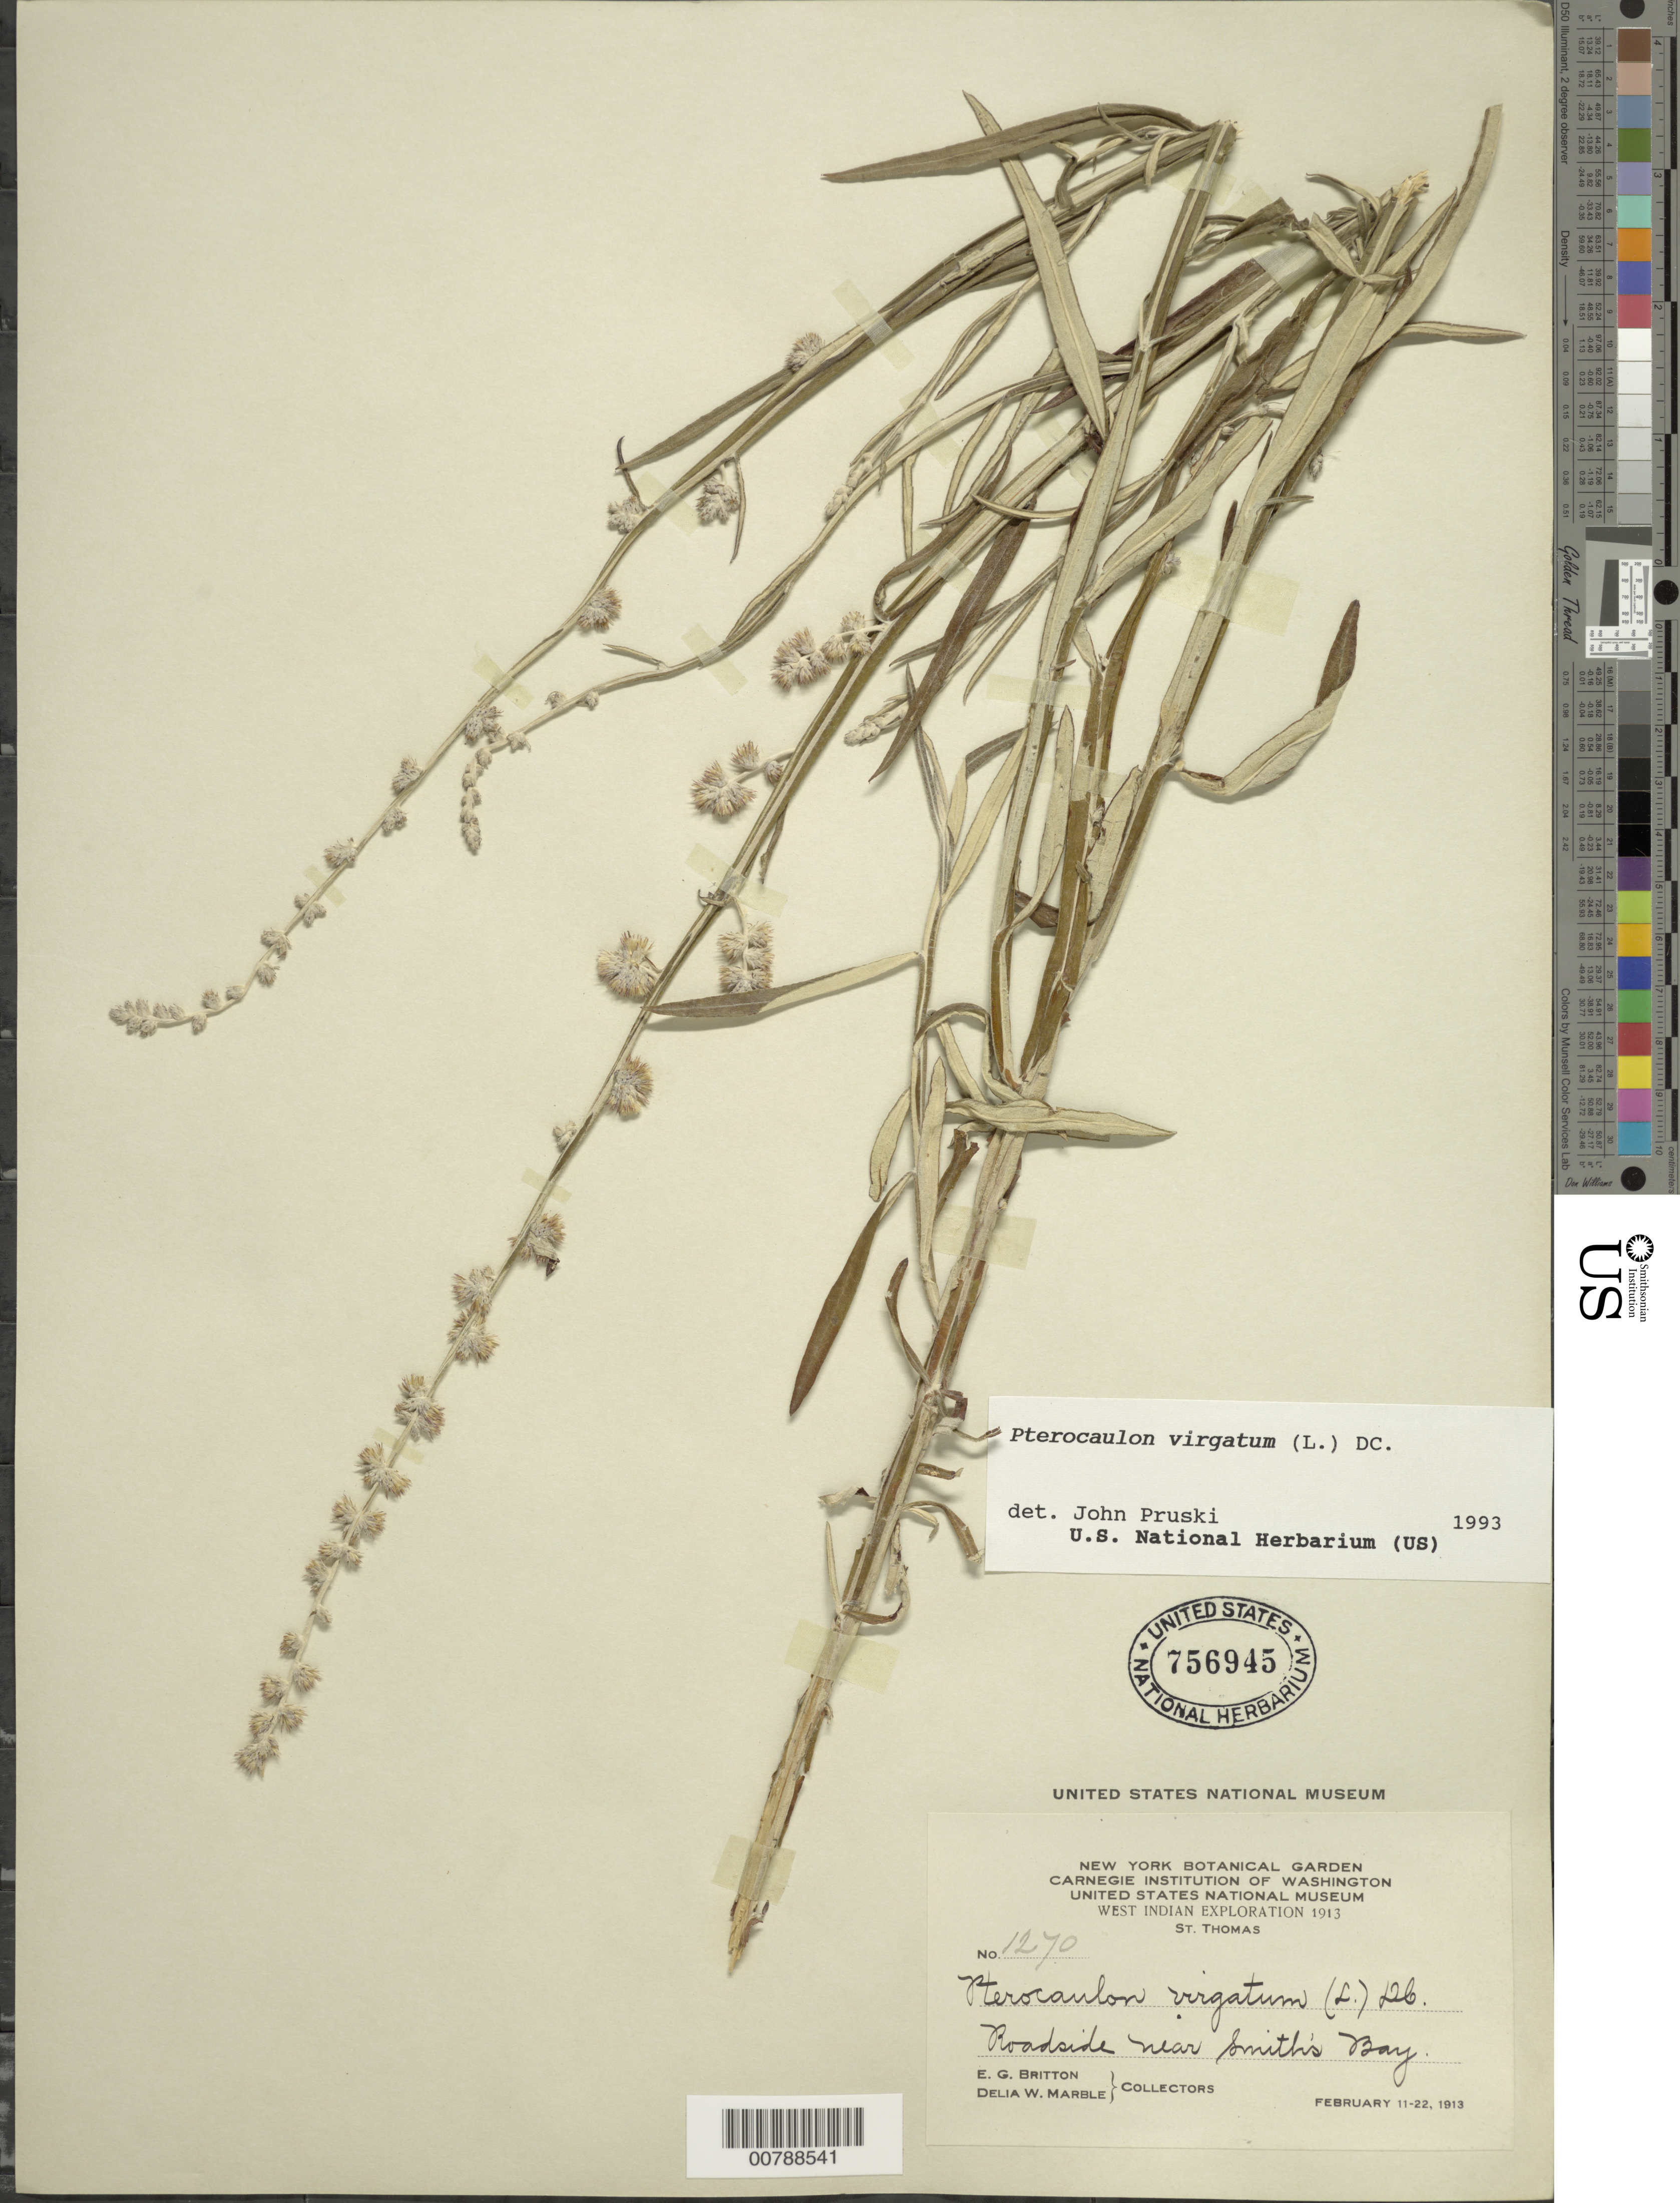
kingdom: Plantae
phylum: Tracheophyta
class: Magnoliopsida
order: Asterales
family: Asteraceae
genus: Pterocaulon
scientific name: Pterocaulon virgatum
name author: (L.) DC.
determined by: Pruski, J. F.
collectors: E. G. Britton & D. W. Marble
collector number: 1270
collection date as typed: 11 Feb 1913 to 22 Feb 1913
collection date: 1913-02-11/1913-02-22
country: U.S. Virgin Islands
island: St. Thomas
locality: Roadside near Smith's Bay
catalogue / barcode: US 756945